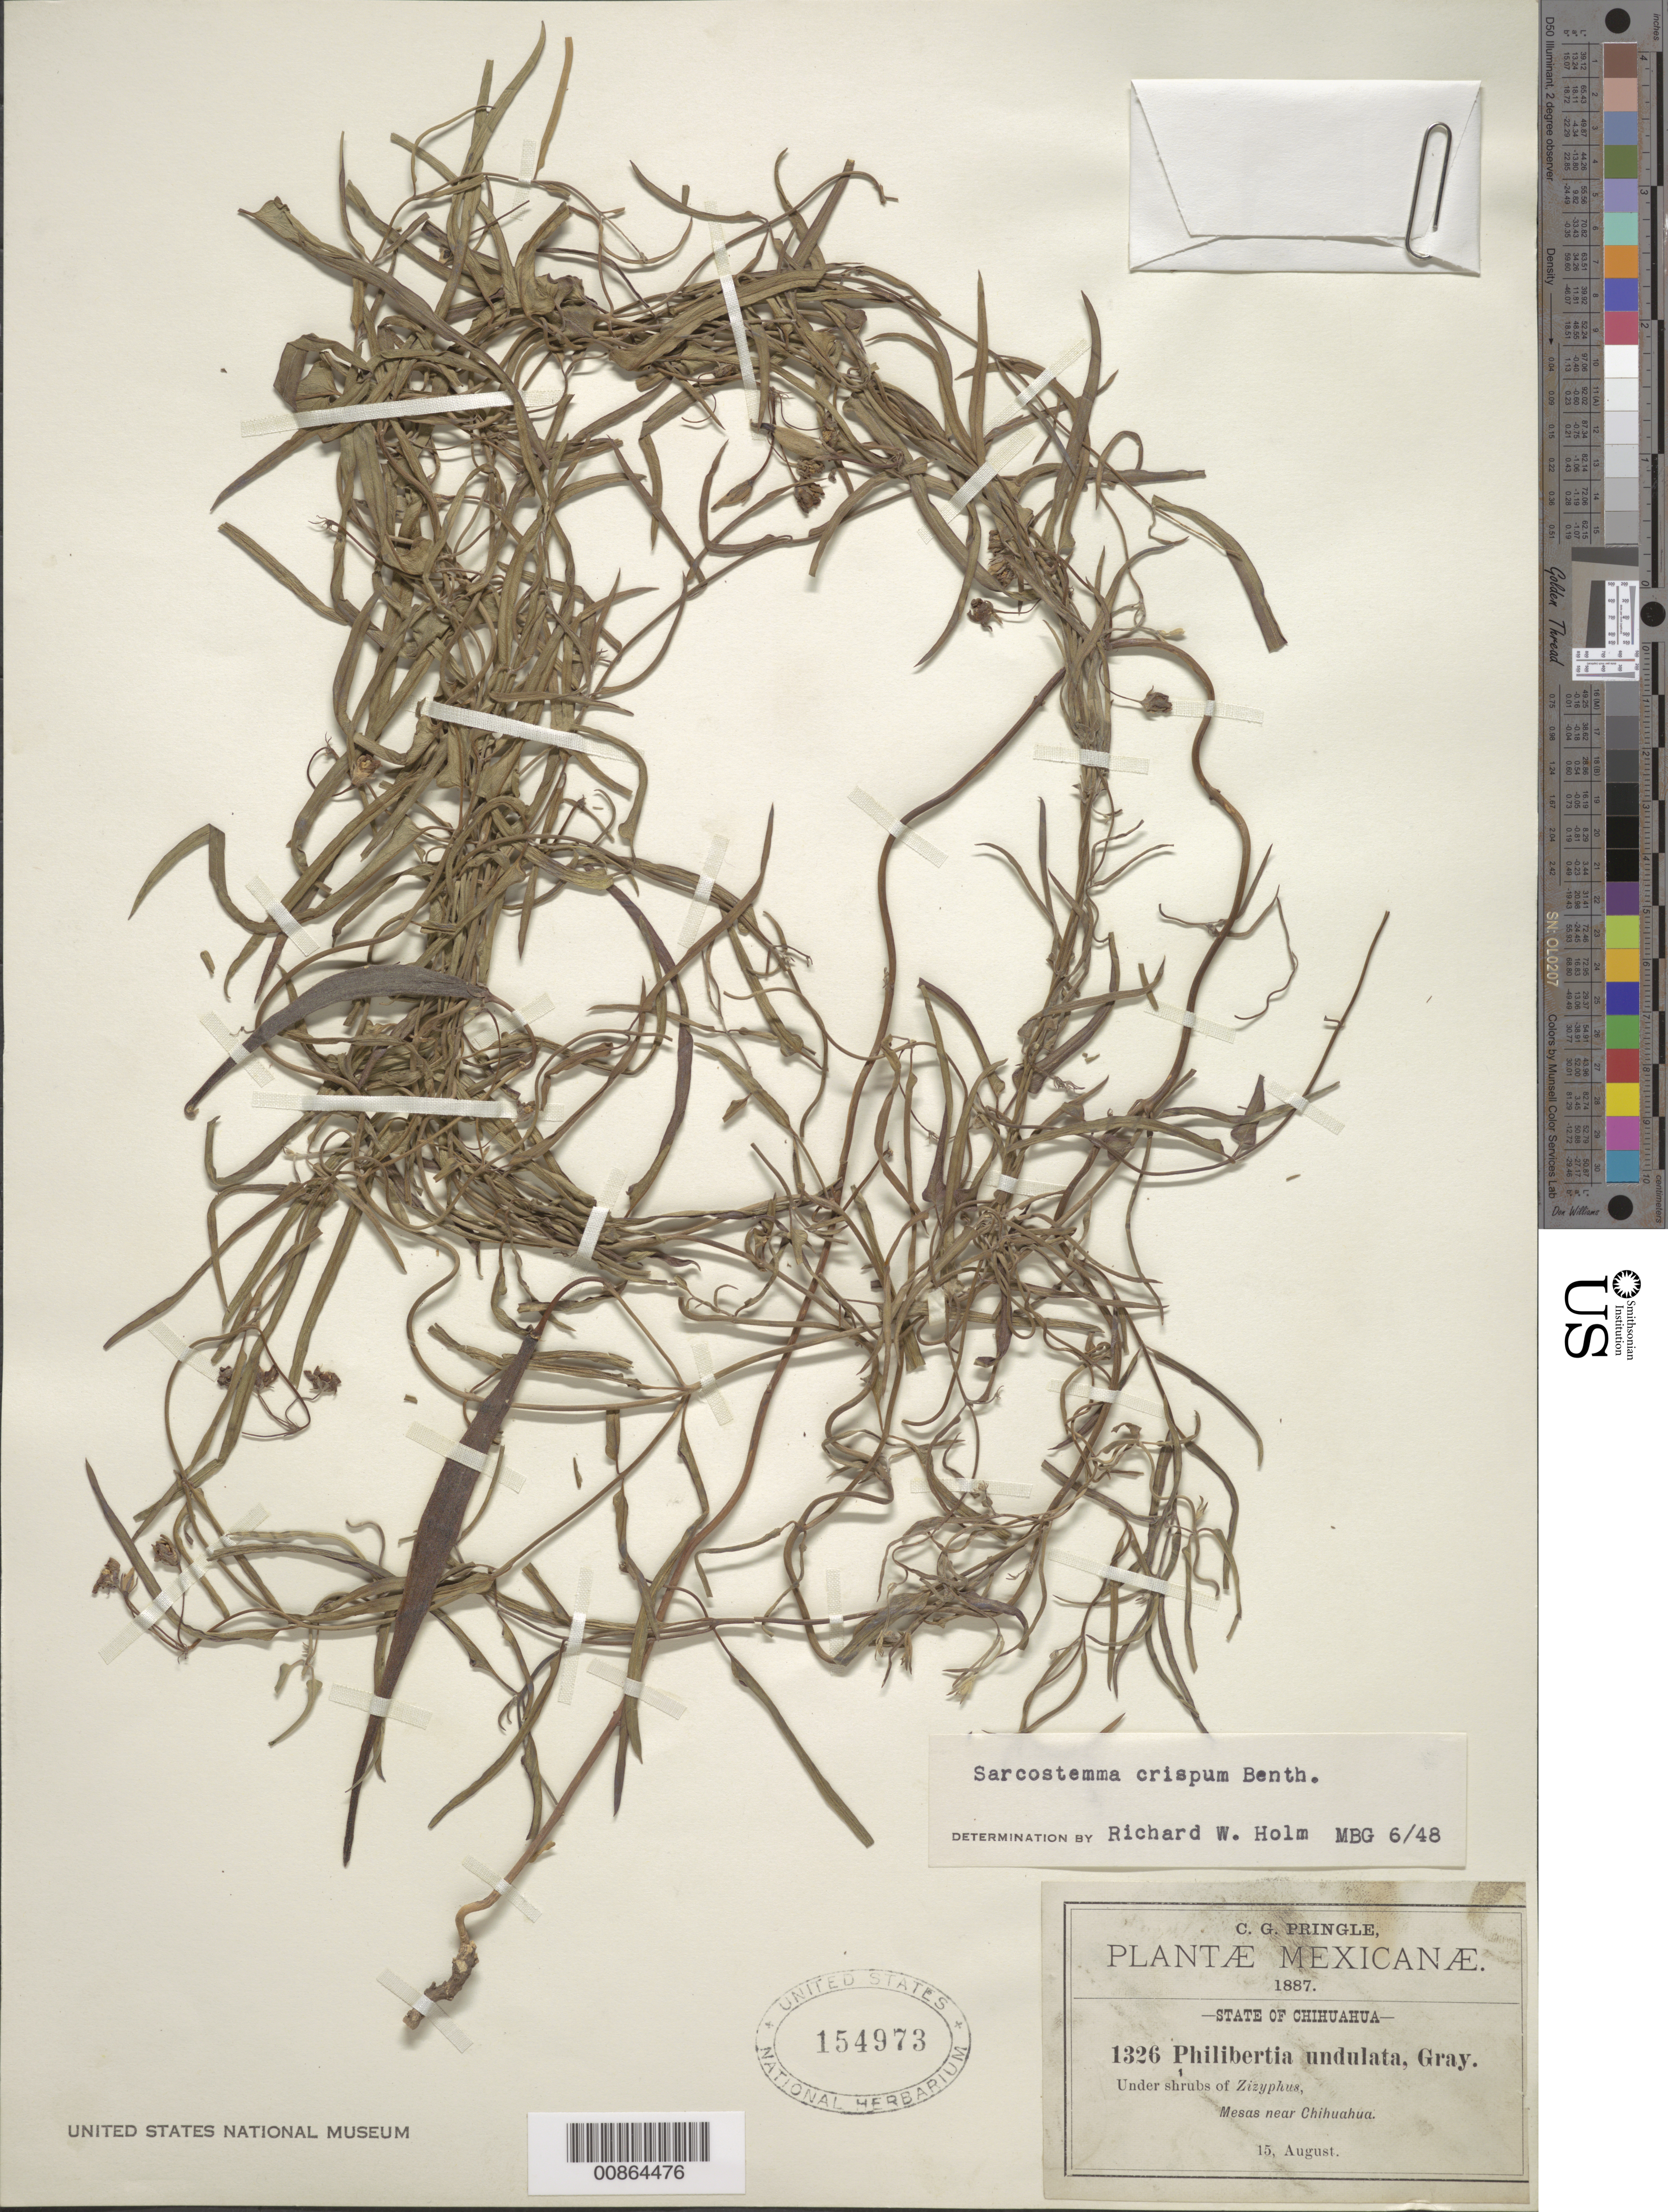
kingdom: Plantae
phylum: Tracheophyta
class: Magnoliopsida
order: Gentianales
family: Apocynaceae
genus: Sarcostemma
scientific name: Sarcostemma crispum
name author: Benth.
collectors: C. G. Pringle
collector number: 1326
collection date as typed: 15 Aug 1887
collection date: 1887-08-15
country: Mexico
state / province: Chihuahua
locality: Near Chihuahua.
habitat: Mesas. Under shrubs of Zizyphus.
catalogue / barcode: US 154973